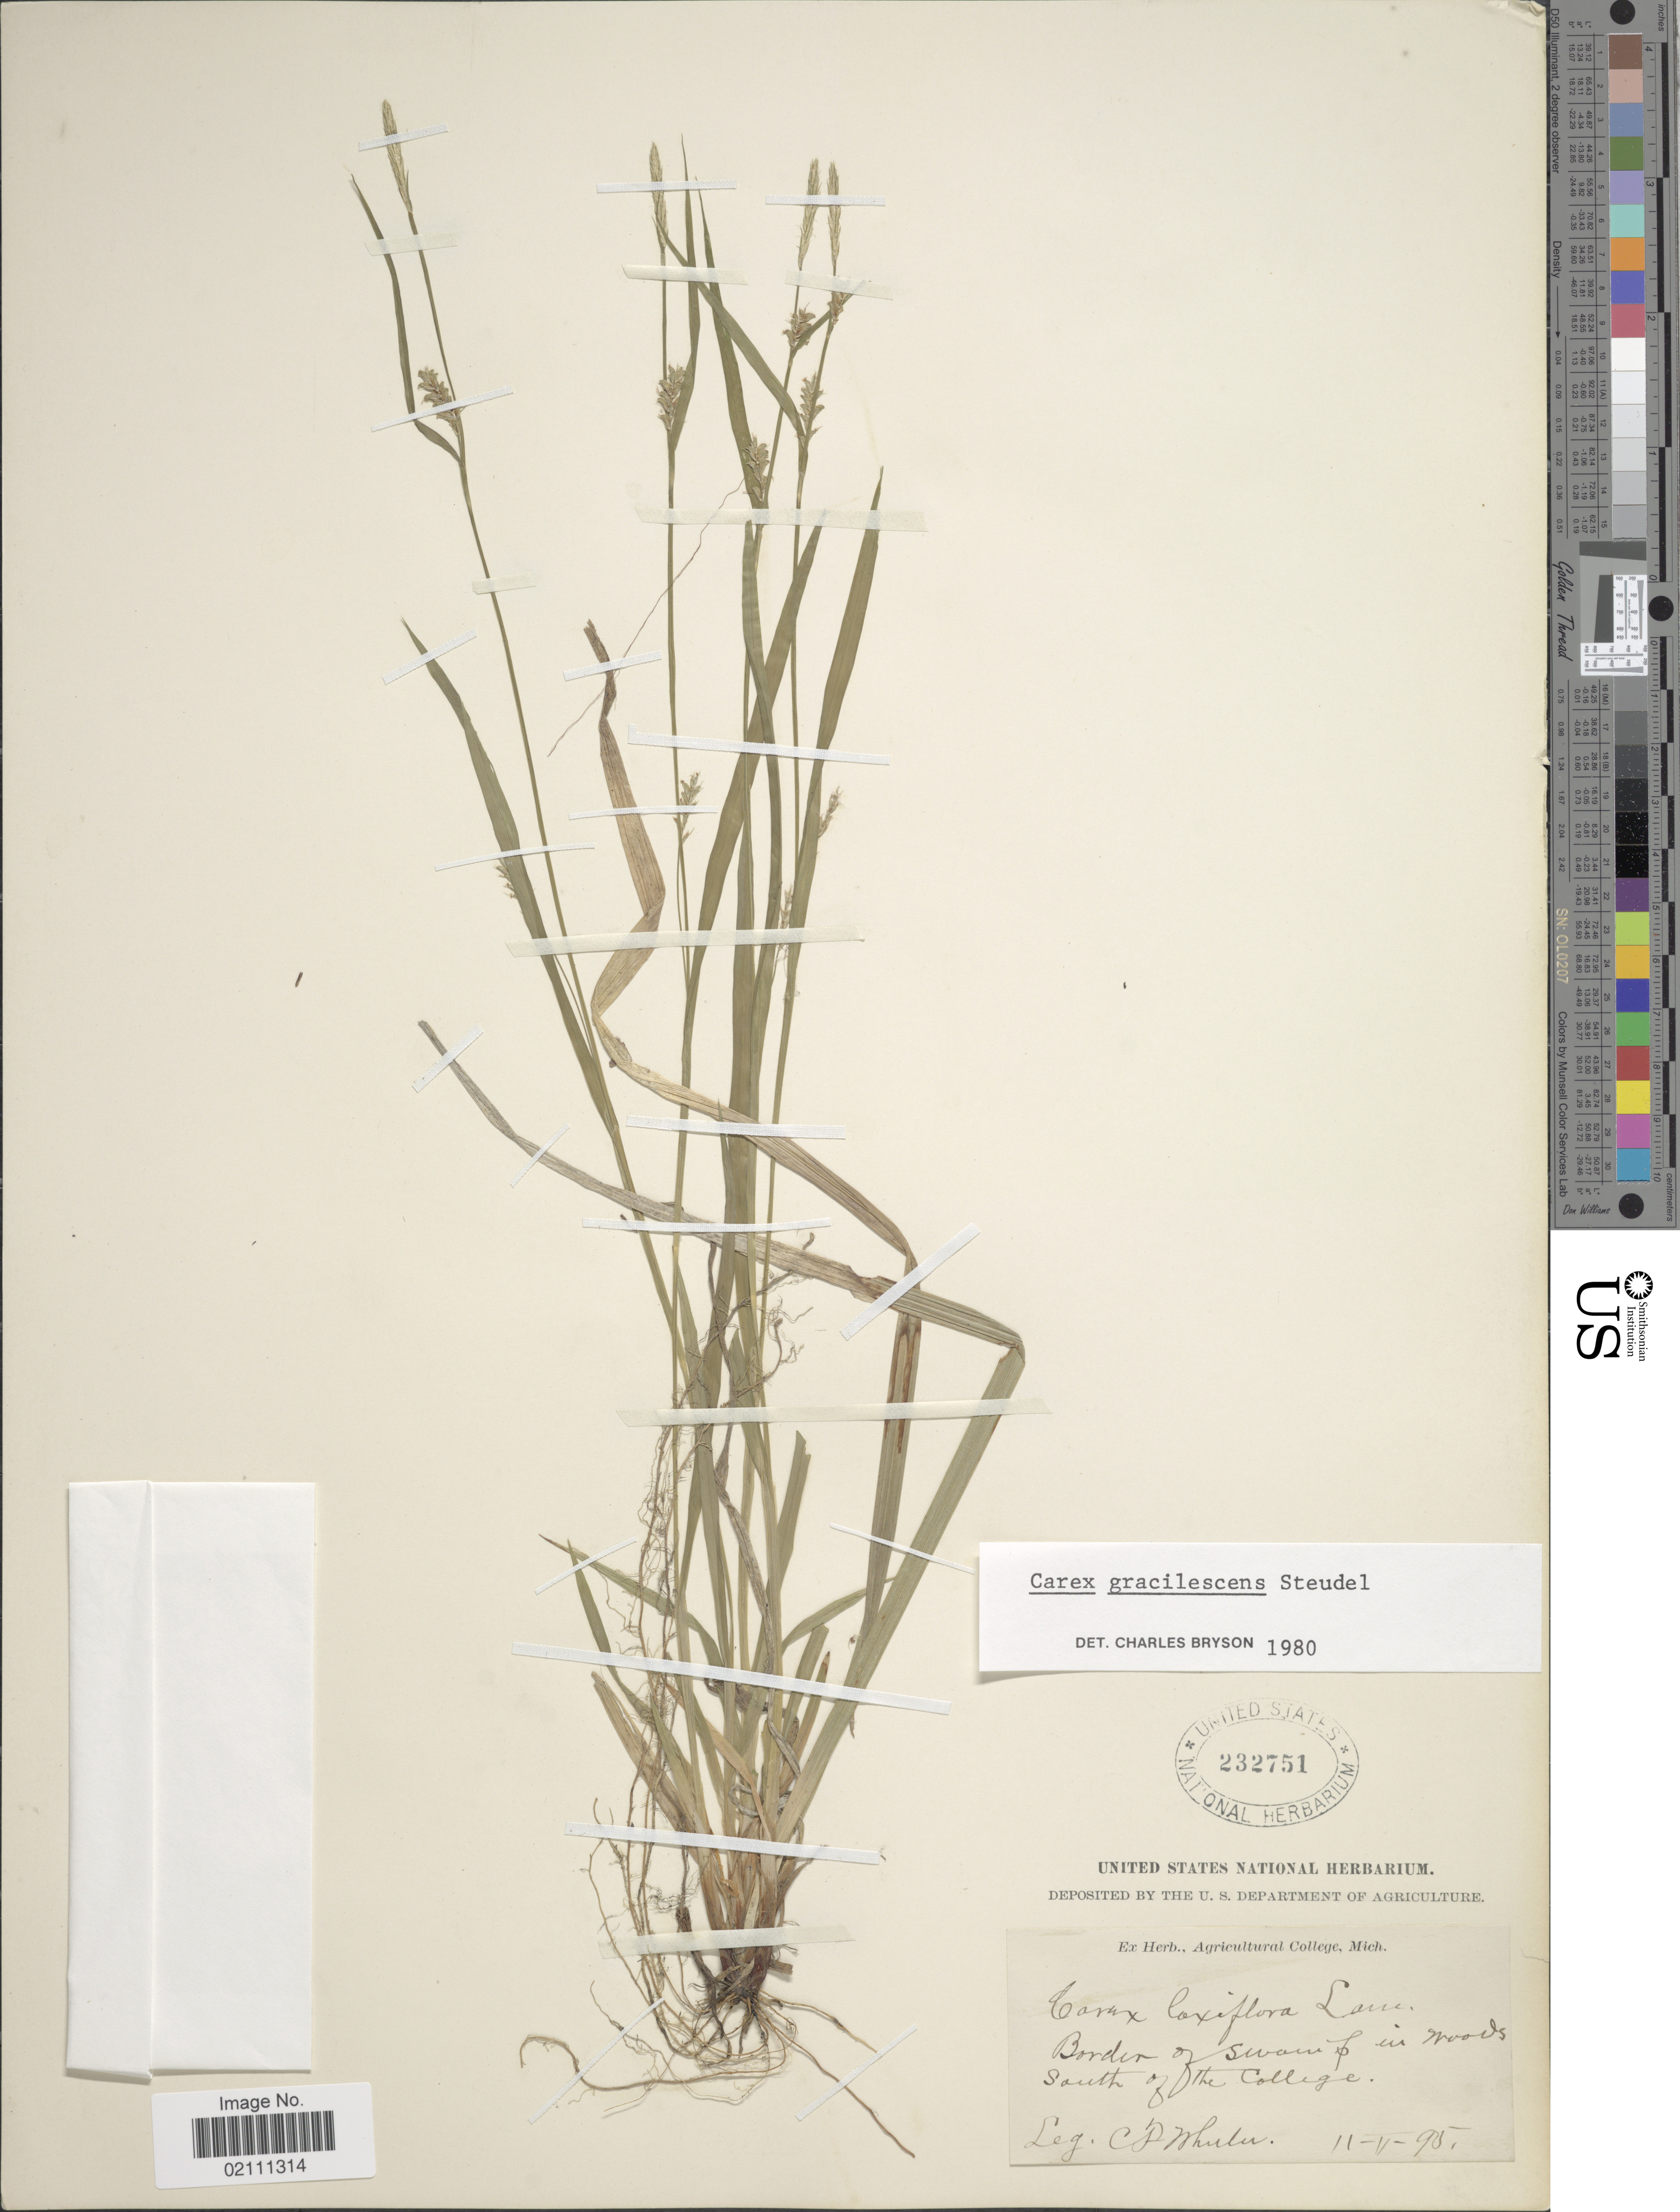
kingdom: Plantae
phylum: Tracheophyta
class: Liliopsida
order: Poales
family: Cyperaceae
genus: Carex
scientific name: Carex gracilescens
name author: Steud.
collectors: C. Wheeler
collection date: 1895-05-11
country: United States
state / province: Michigan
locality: South of the College.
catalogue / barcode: US 232751